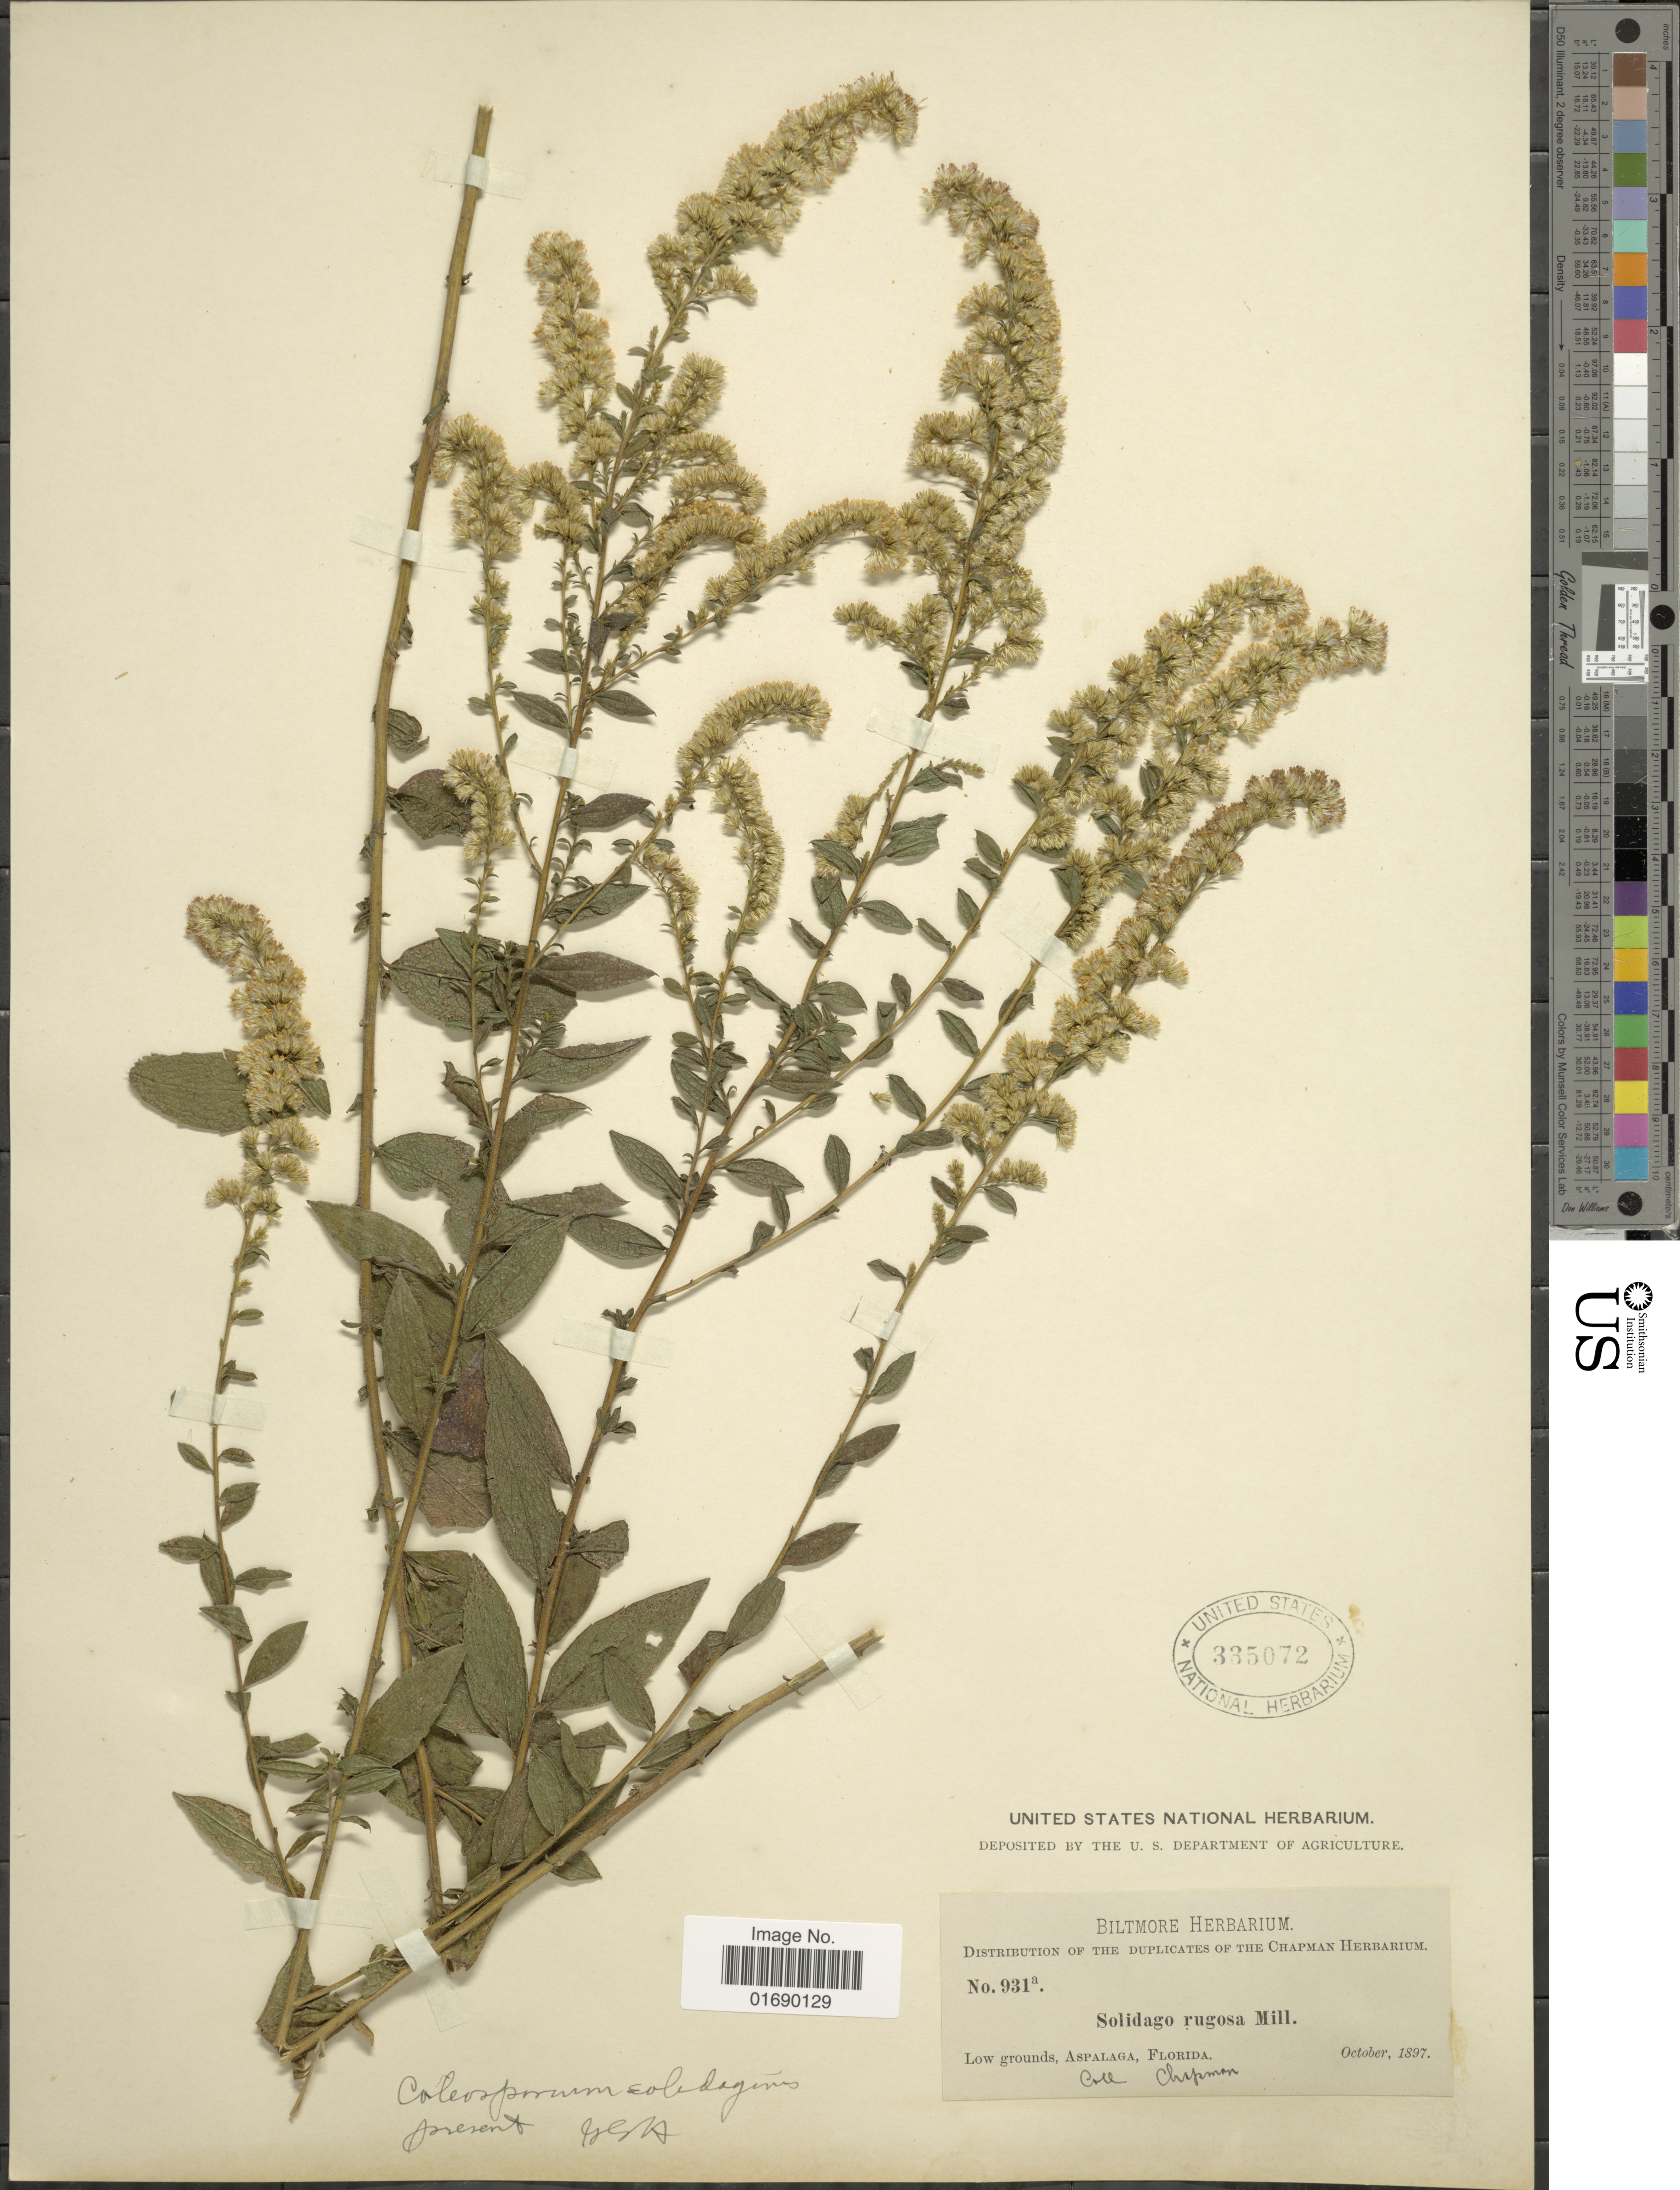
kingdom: Plantae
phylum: Tracheophyta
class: Magnoliopsida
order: Asterales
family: Asteraceae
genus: Solidago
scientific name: Solidago rugosa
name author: Mill.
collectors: A. Chapman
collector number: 931a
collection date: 1897-10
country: United States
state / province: Florida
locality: Low grounds, Aspalaga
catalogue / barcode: US 335072